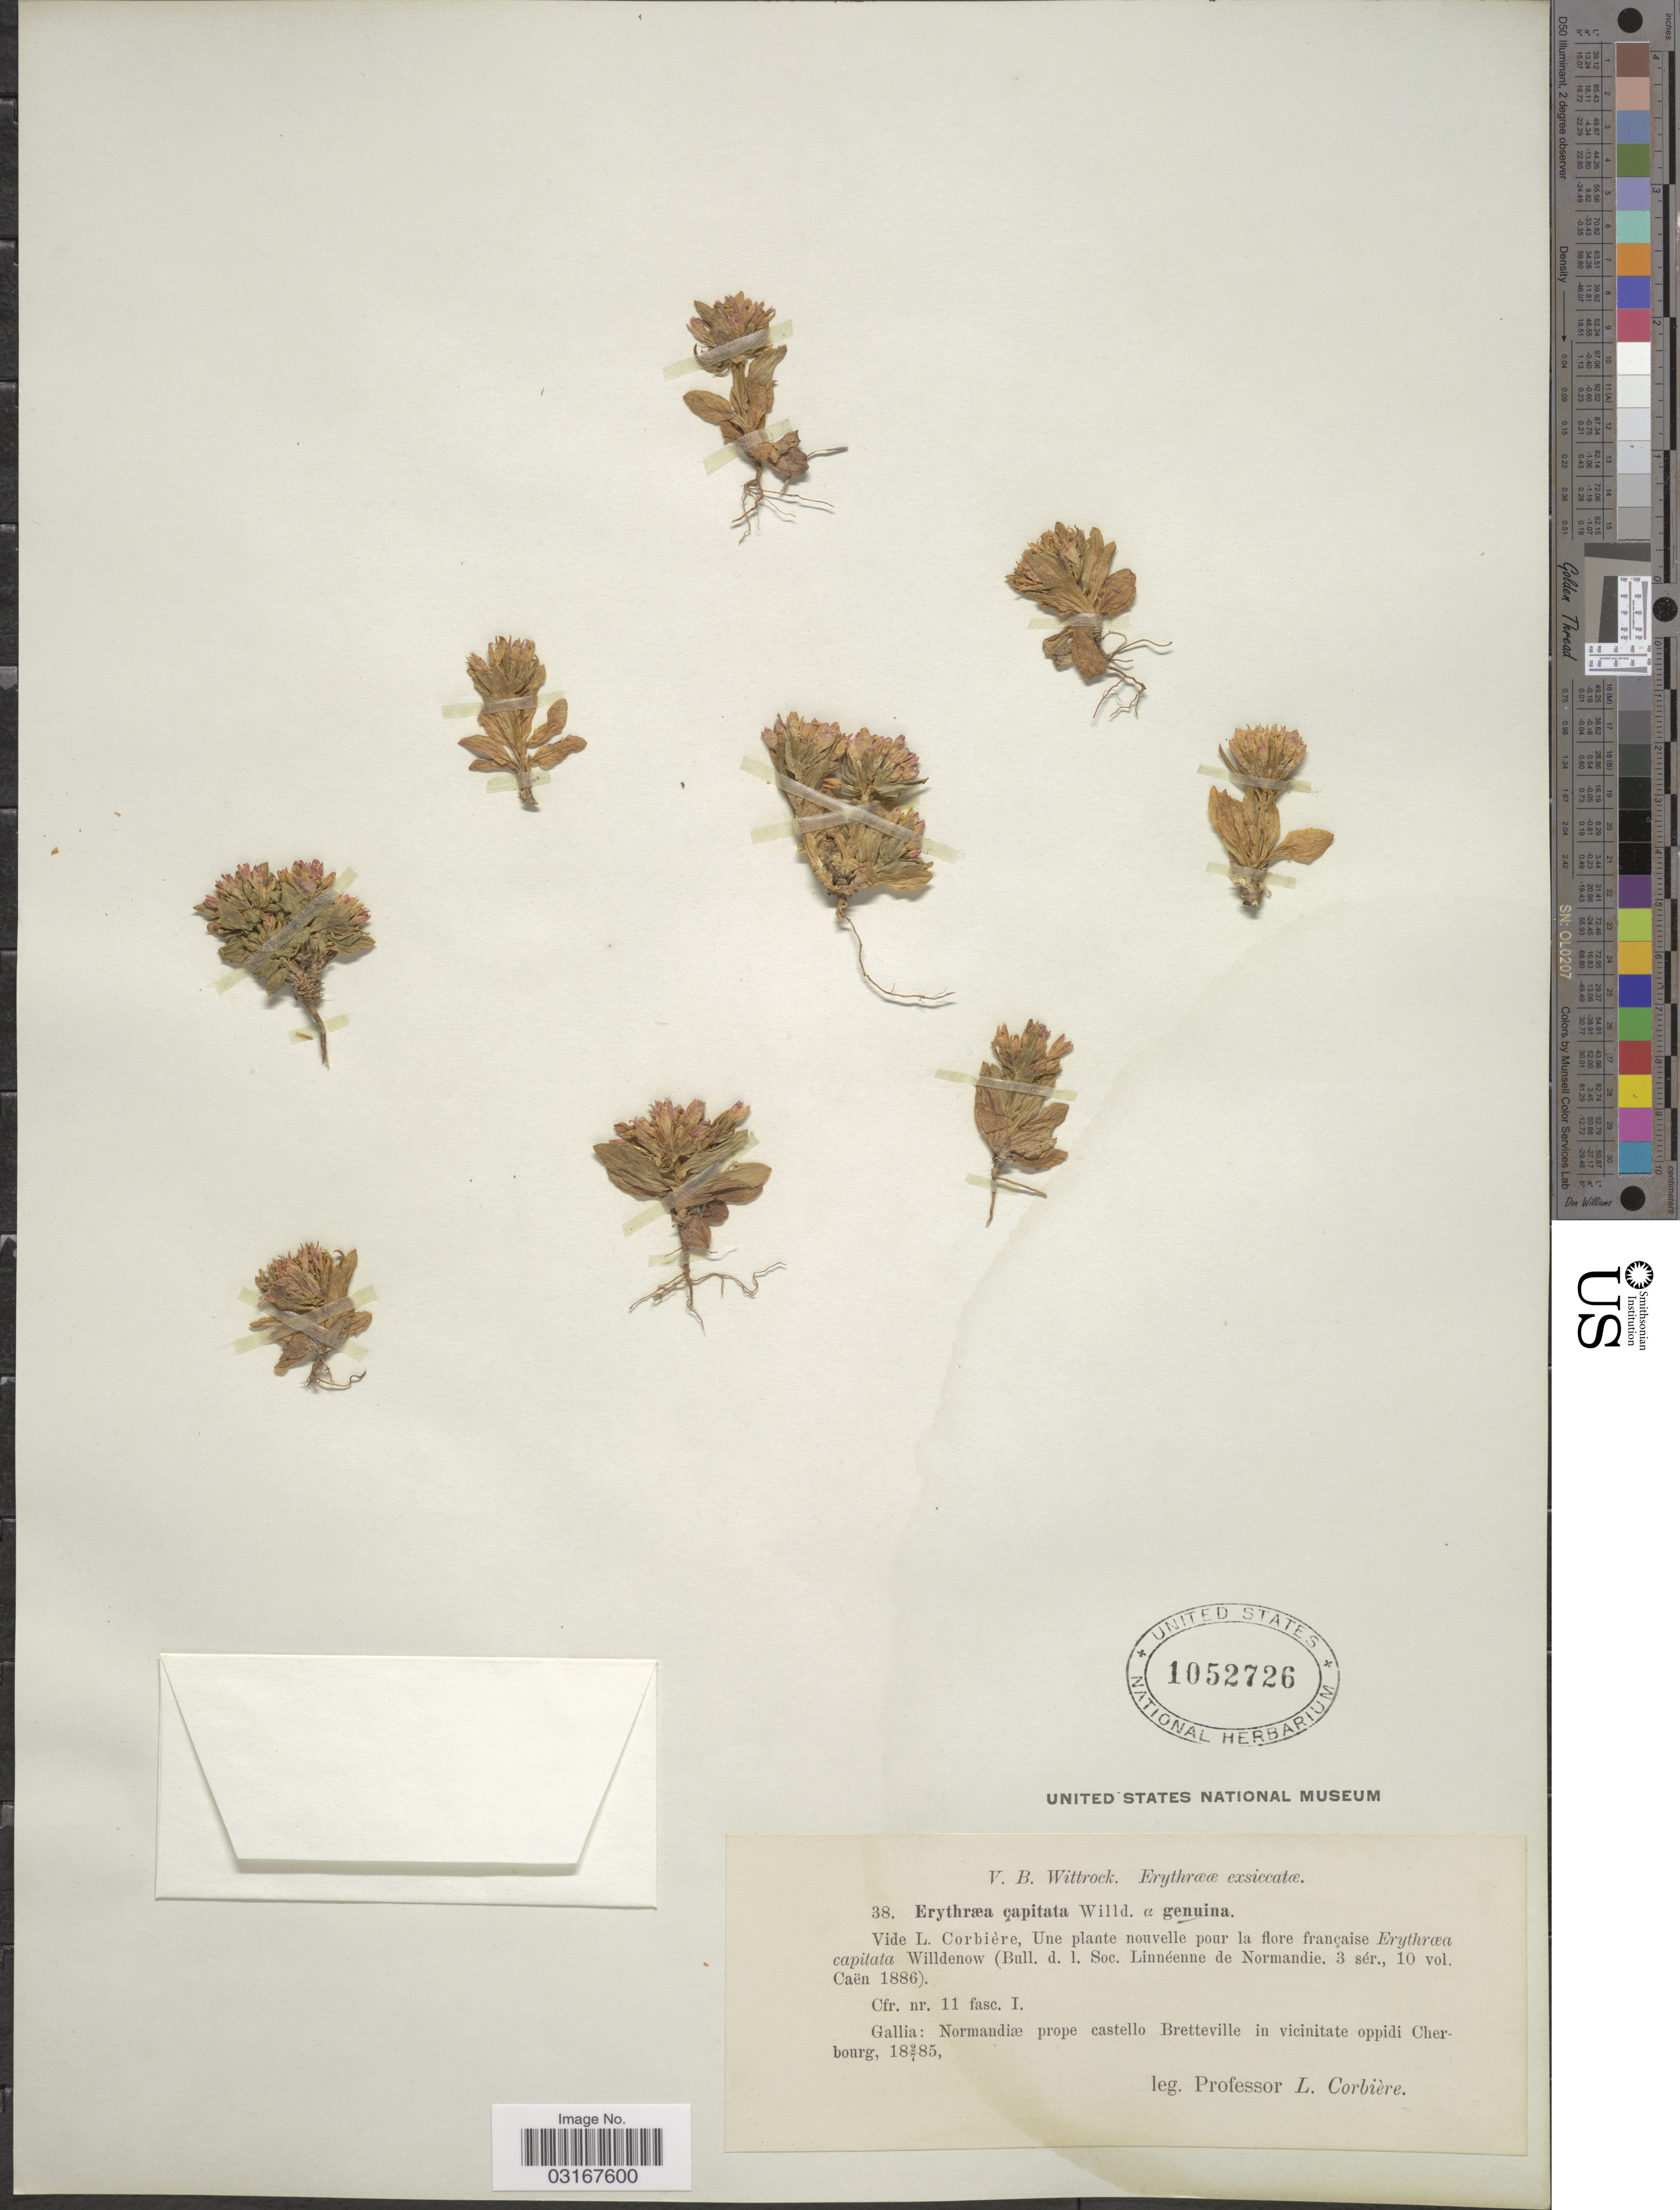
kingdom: Plantae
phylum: Tracheophyta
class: Magnoliopsida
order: Gentianales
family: Gentianaceae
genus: Erythraea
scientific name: Erythraea capitata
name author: Willd. ex Roem. & Schult.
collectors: L. Corbière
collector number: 38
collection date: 1885-07-02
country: France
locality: Gallia: Normandiæ prope castello Bretteville in vicinitate oppidi Cherbourg.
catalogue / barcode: US 1052726